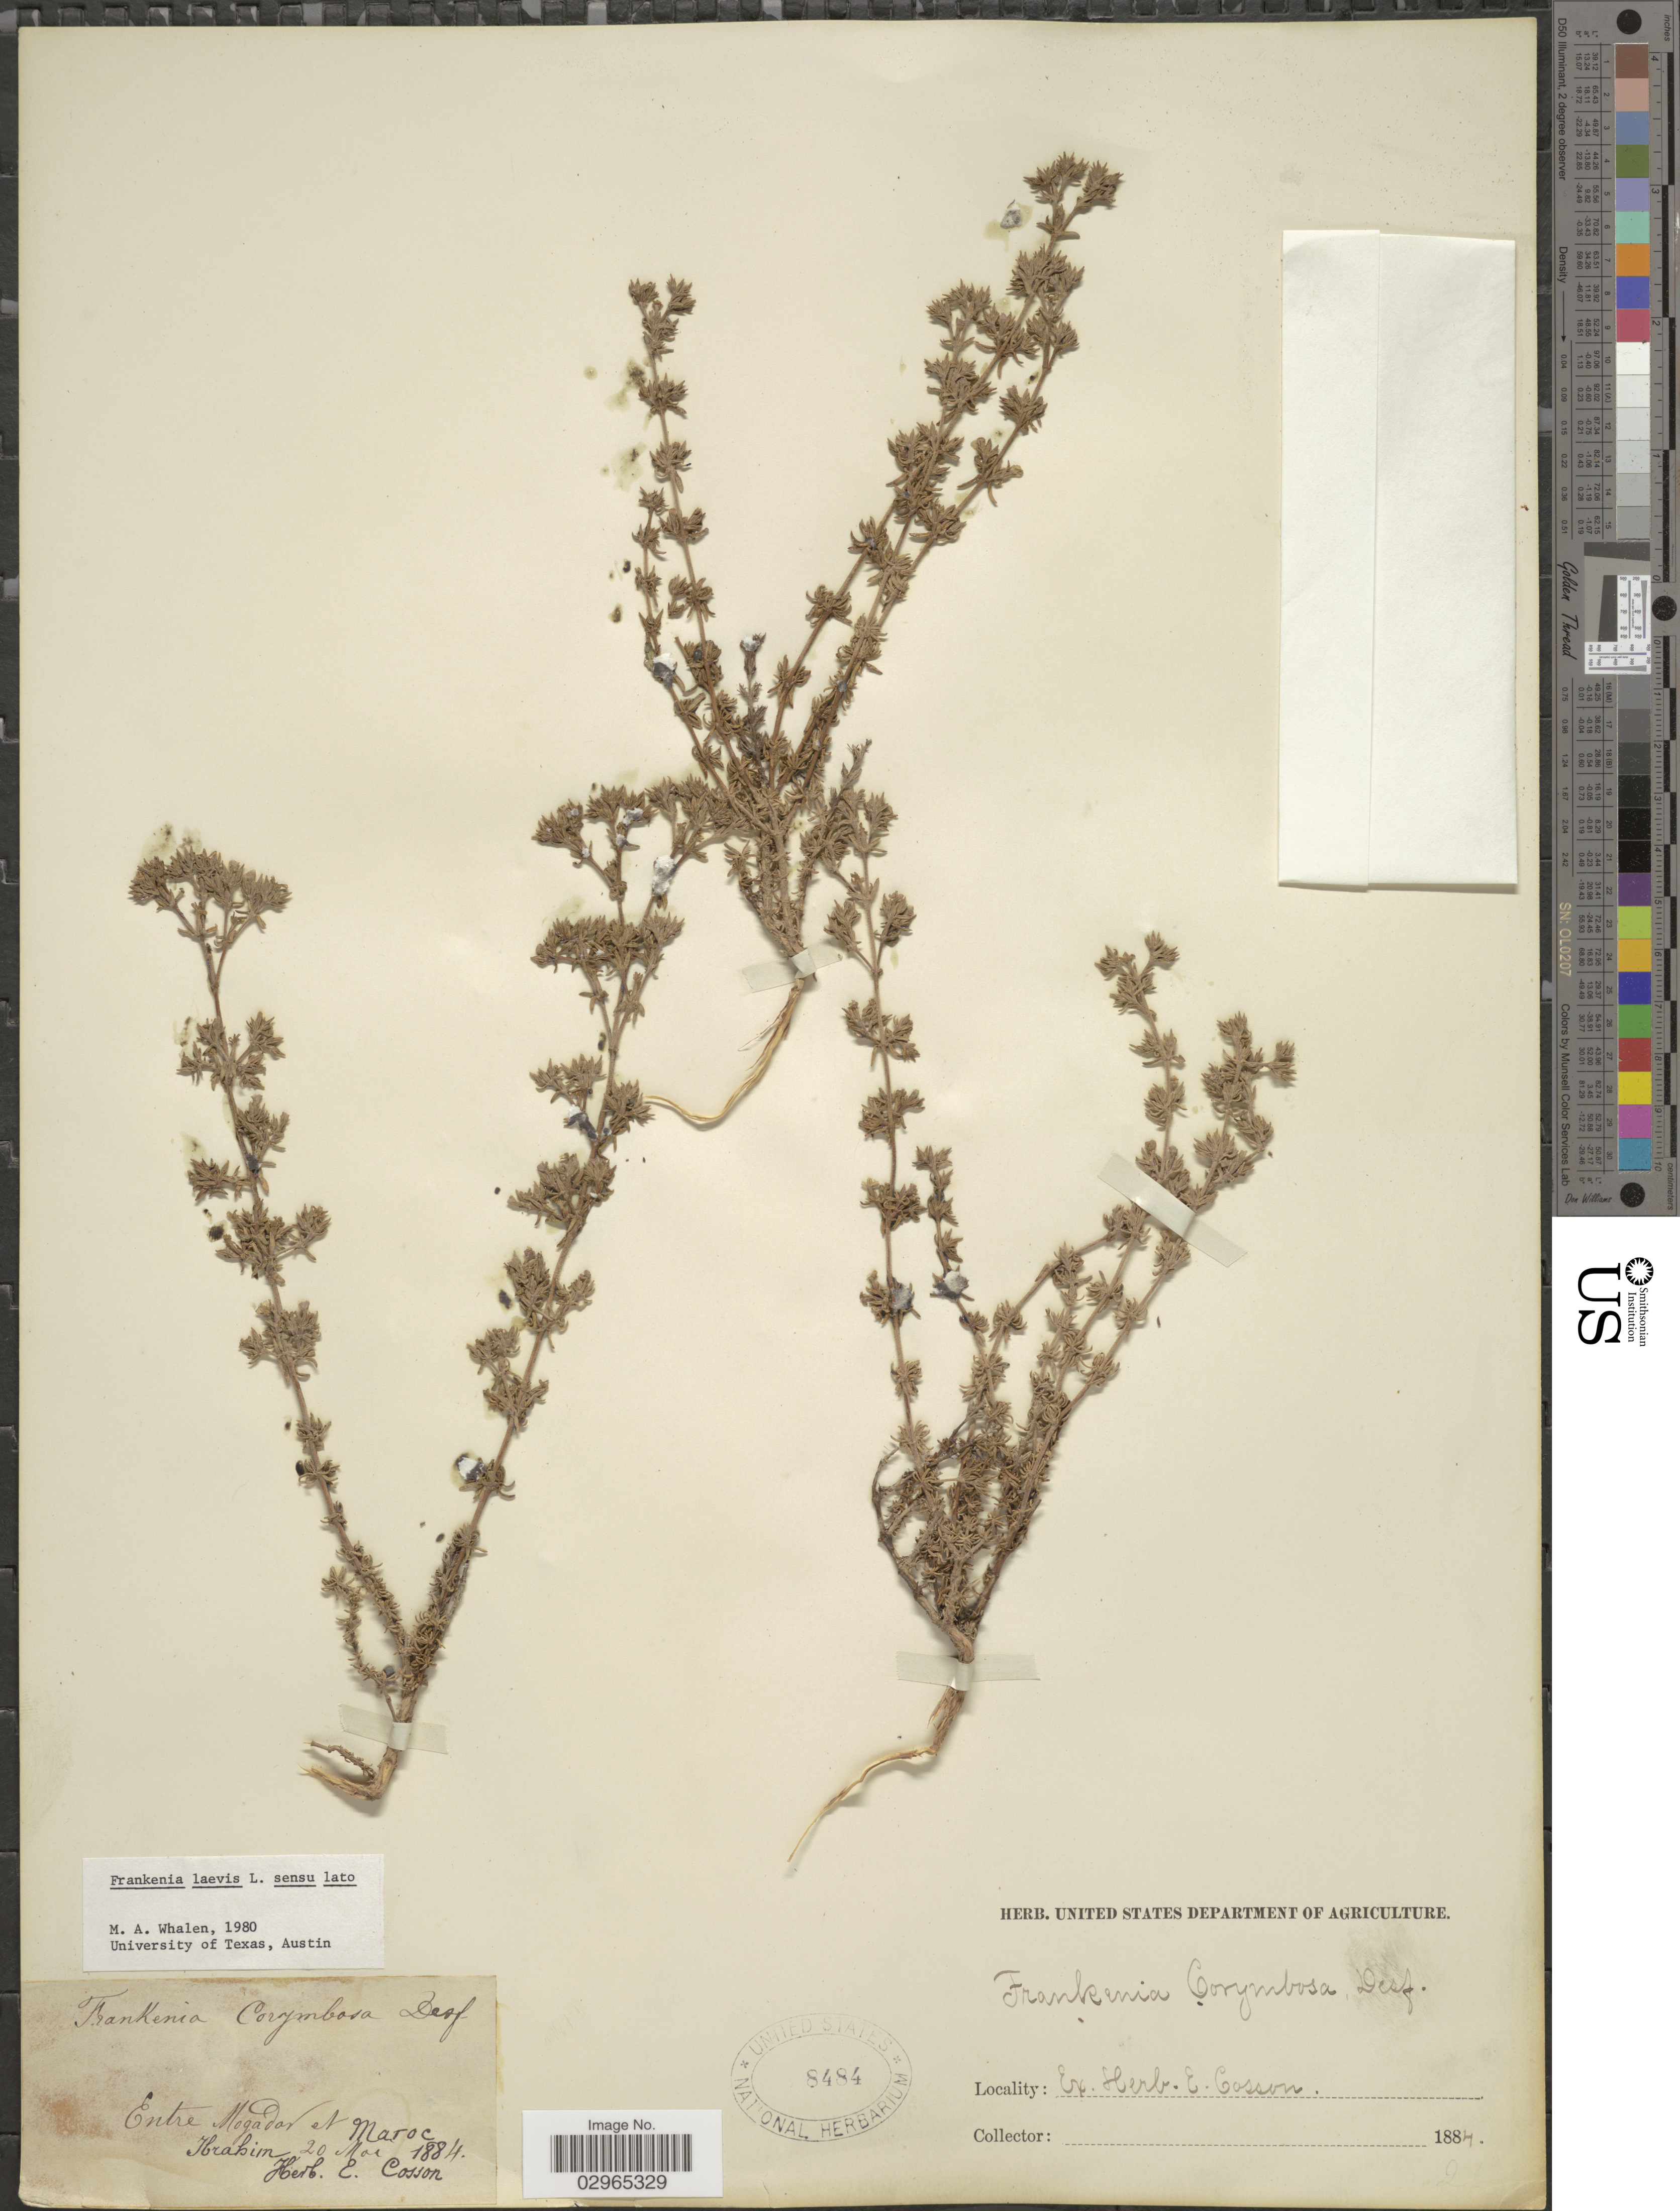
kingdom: Plantae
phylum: Tracheophyta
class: Magnoliopsida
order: Caryophyllales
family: Frankeniaceae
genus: Frankenia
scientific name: Frankenia laevis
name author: L.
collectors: -. Ibrahim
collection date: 1884-11-20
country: Morocco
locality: Entre Mogador et Maroc.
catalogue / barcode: US 8484